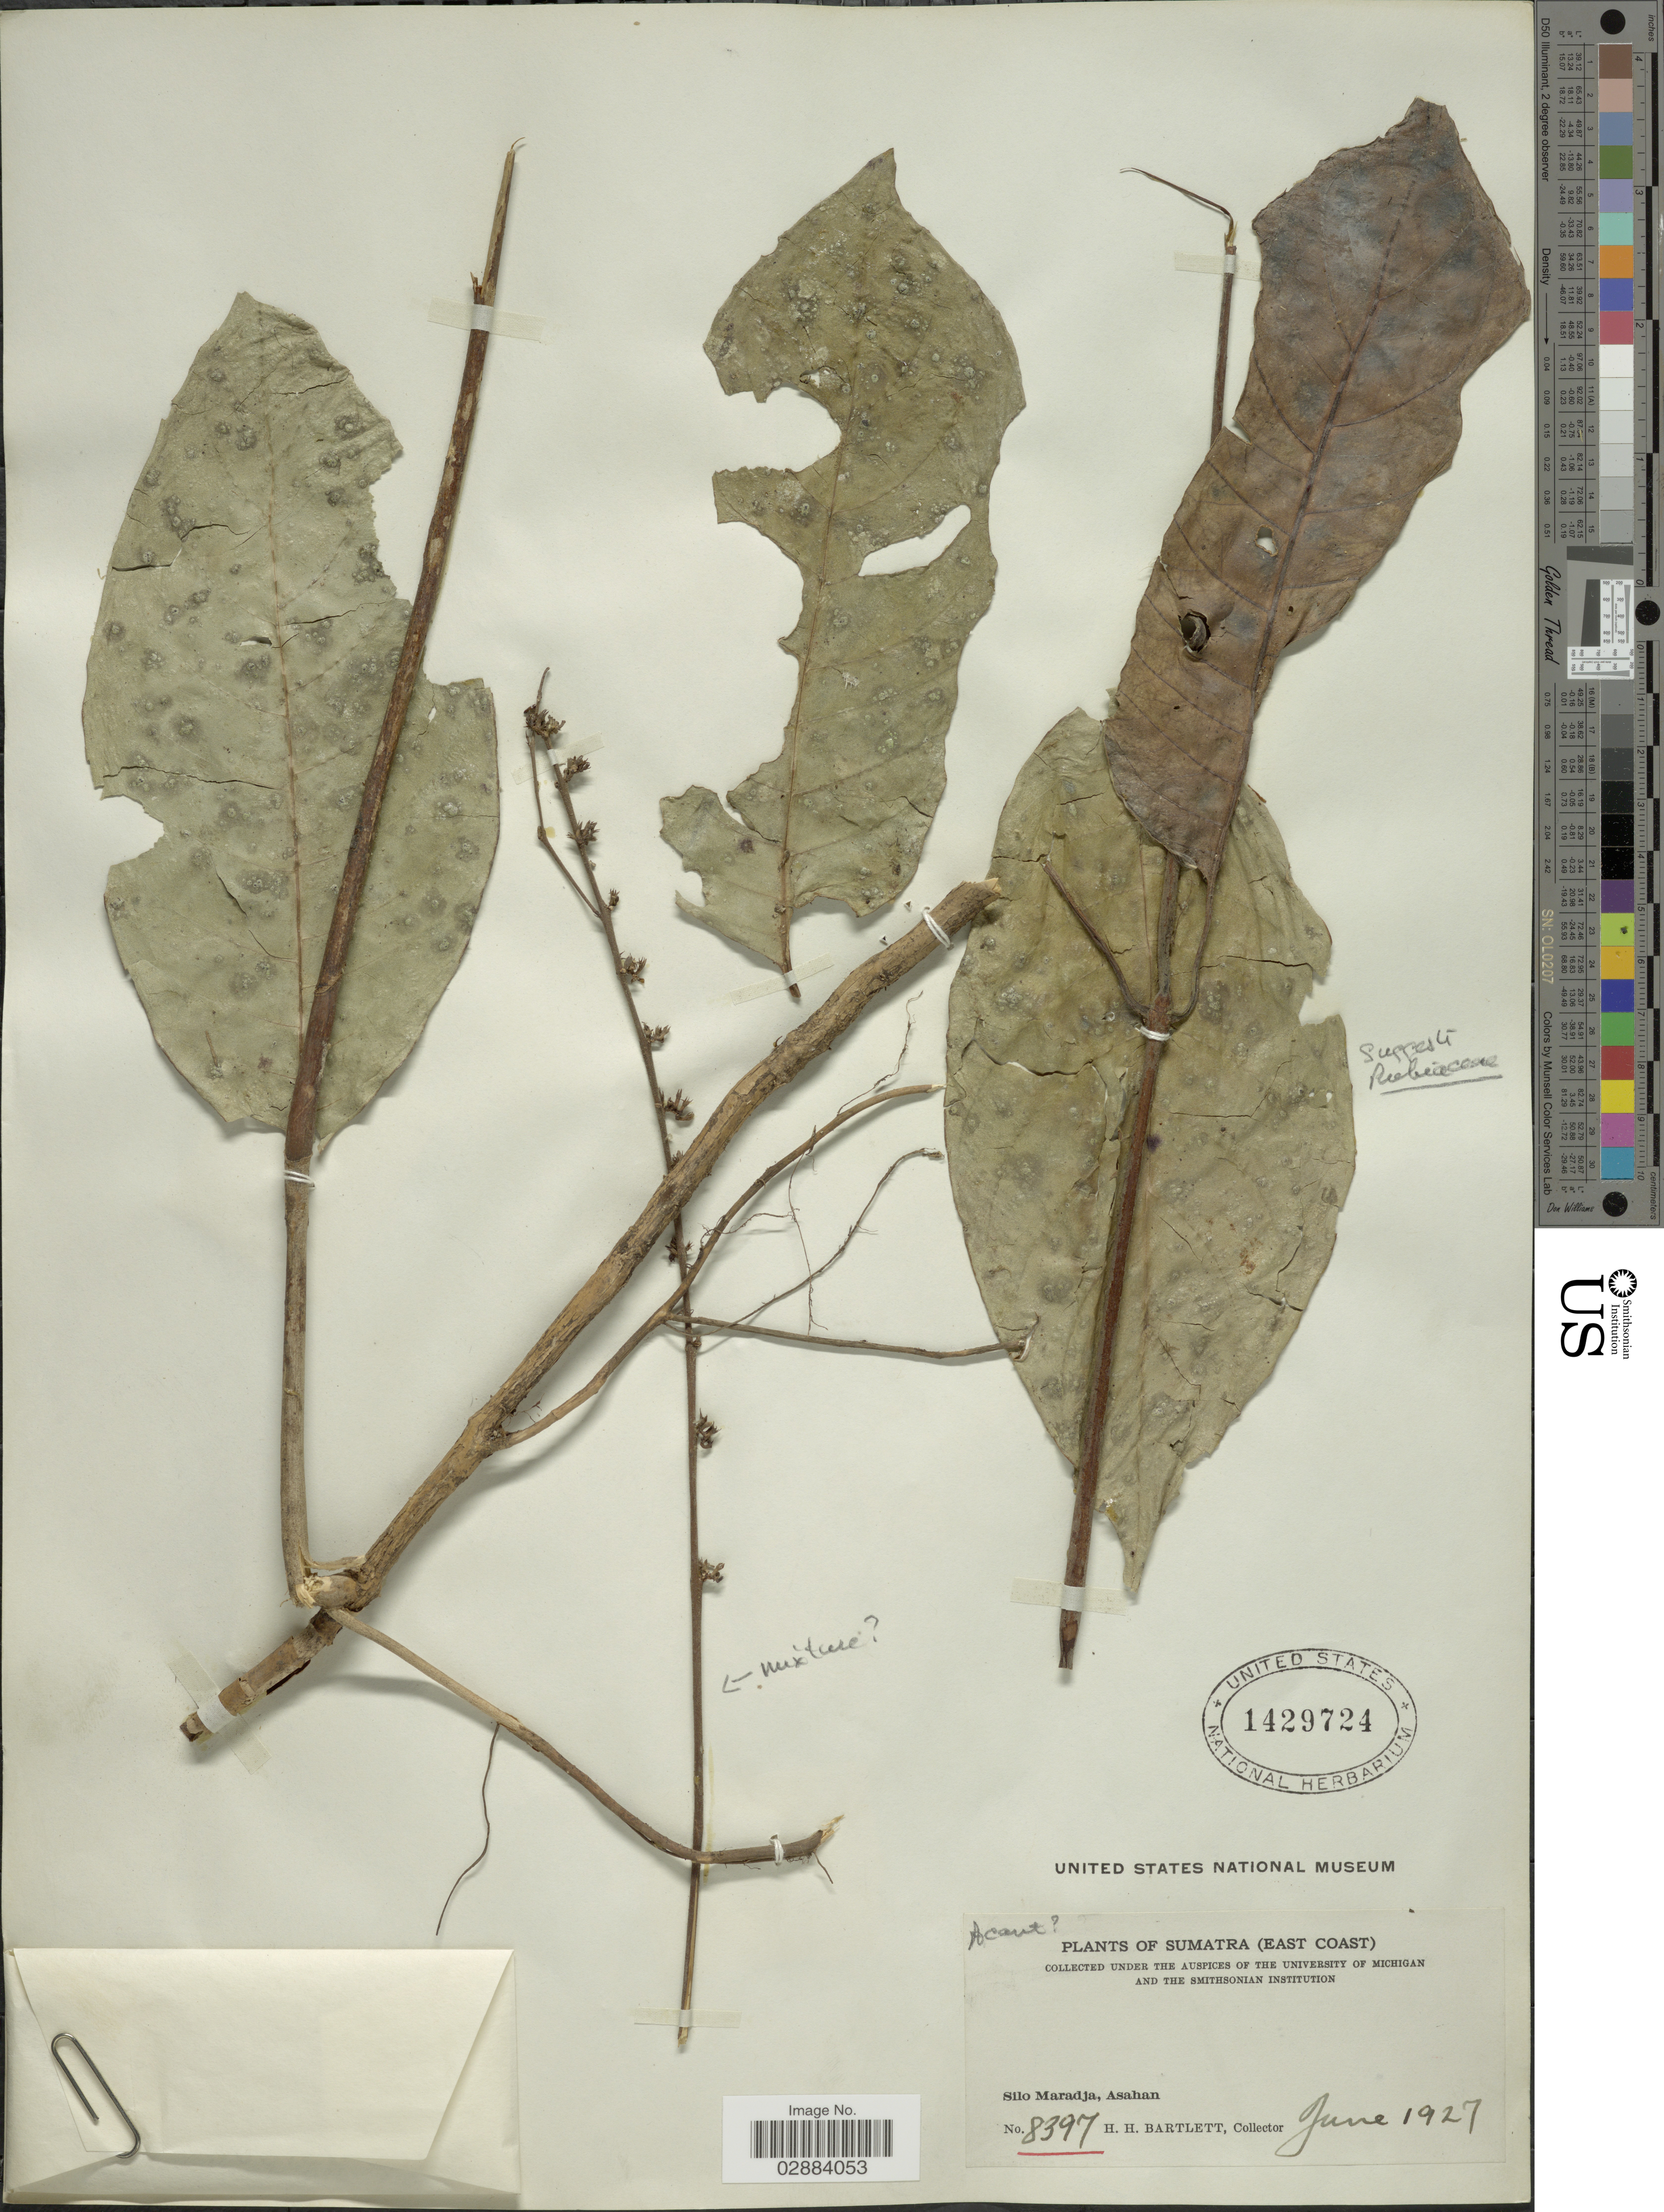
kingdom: Plantae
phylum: Tracheophyta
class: Magnoliopsida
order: Lamiales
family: Acanthaceae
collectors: H. H. Bartlett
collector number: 8397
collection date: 1927-06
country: Indonesia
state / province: Sumatra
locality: Sumatra (East Coast). Silo Maradja, Asahan.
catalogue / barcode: US 1429724